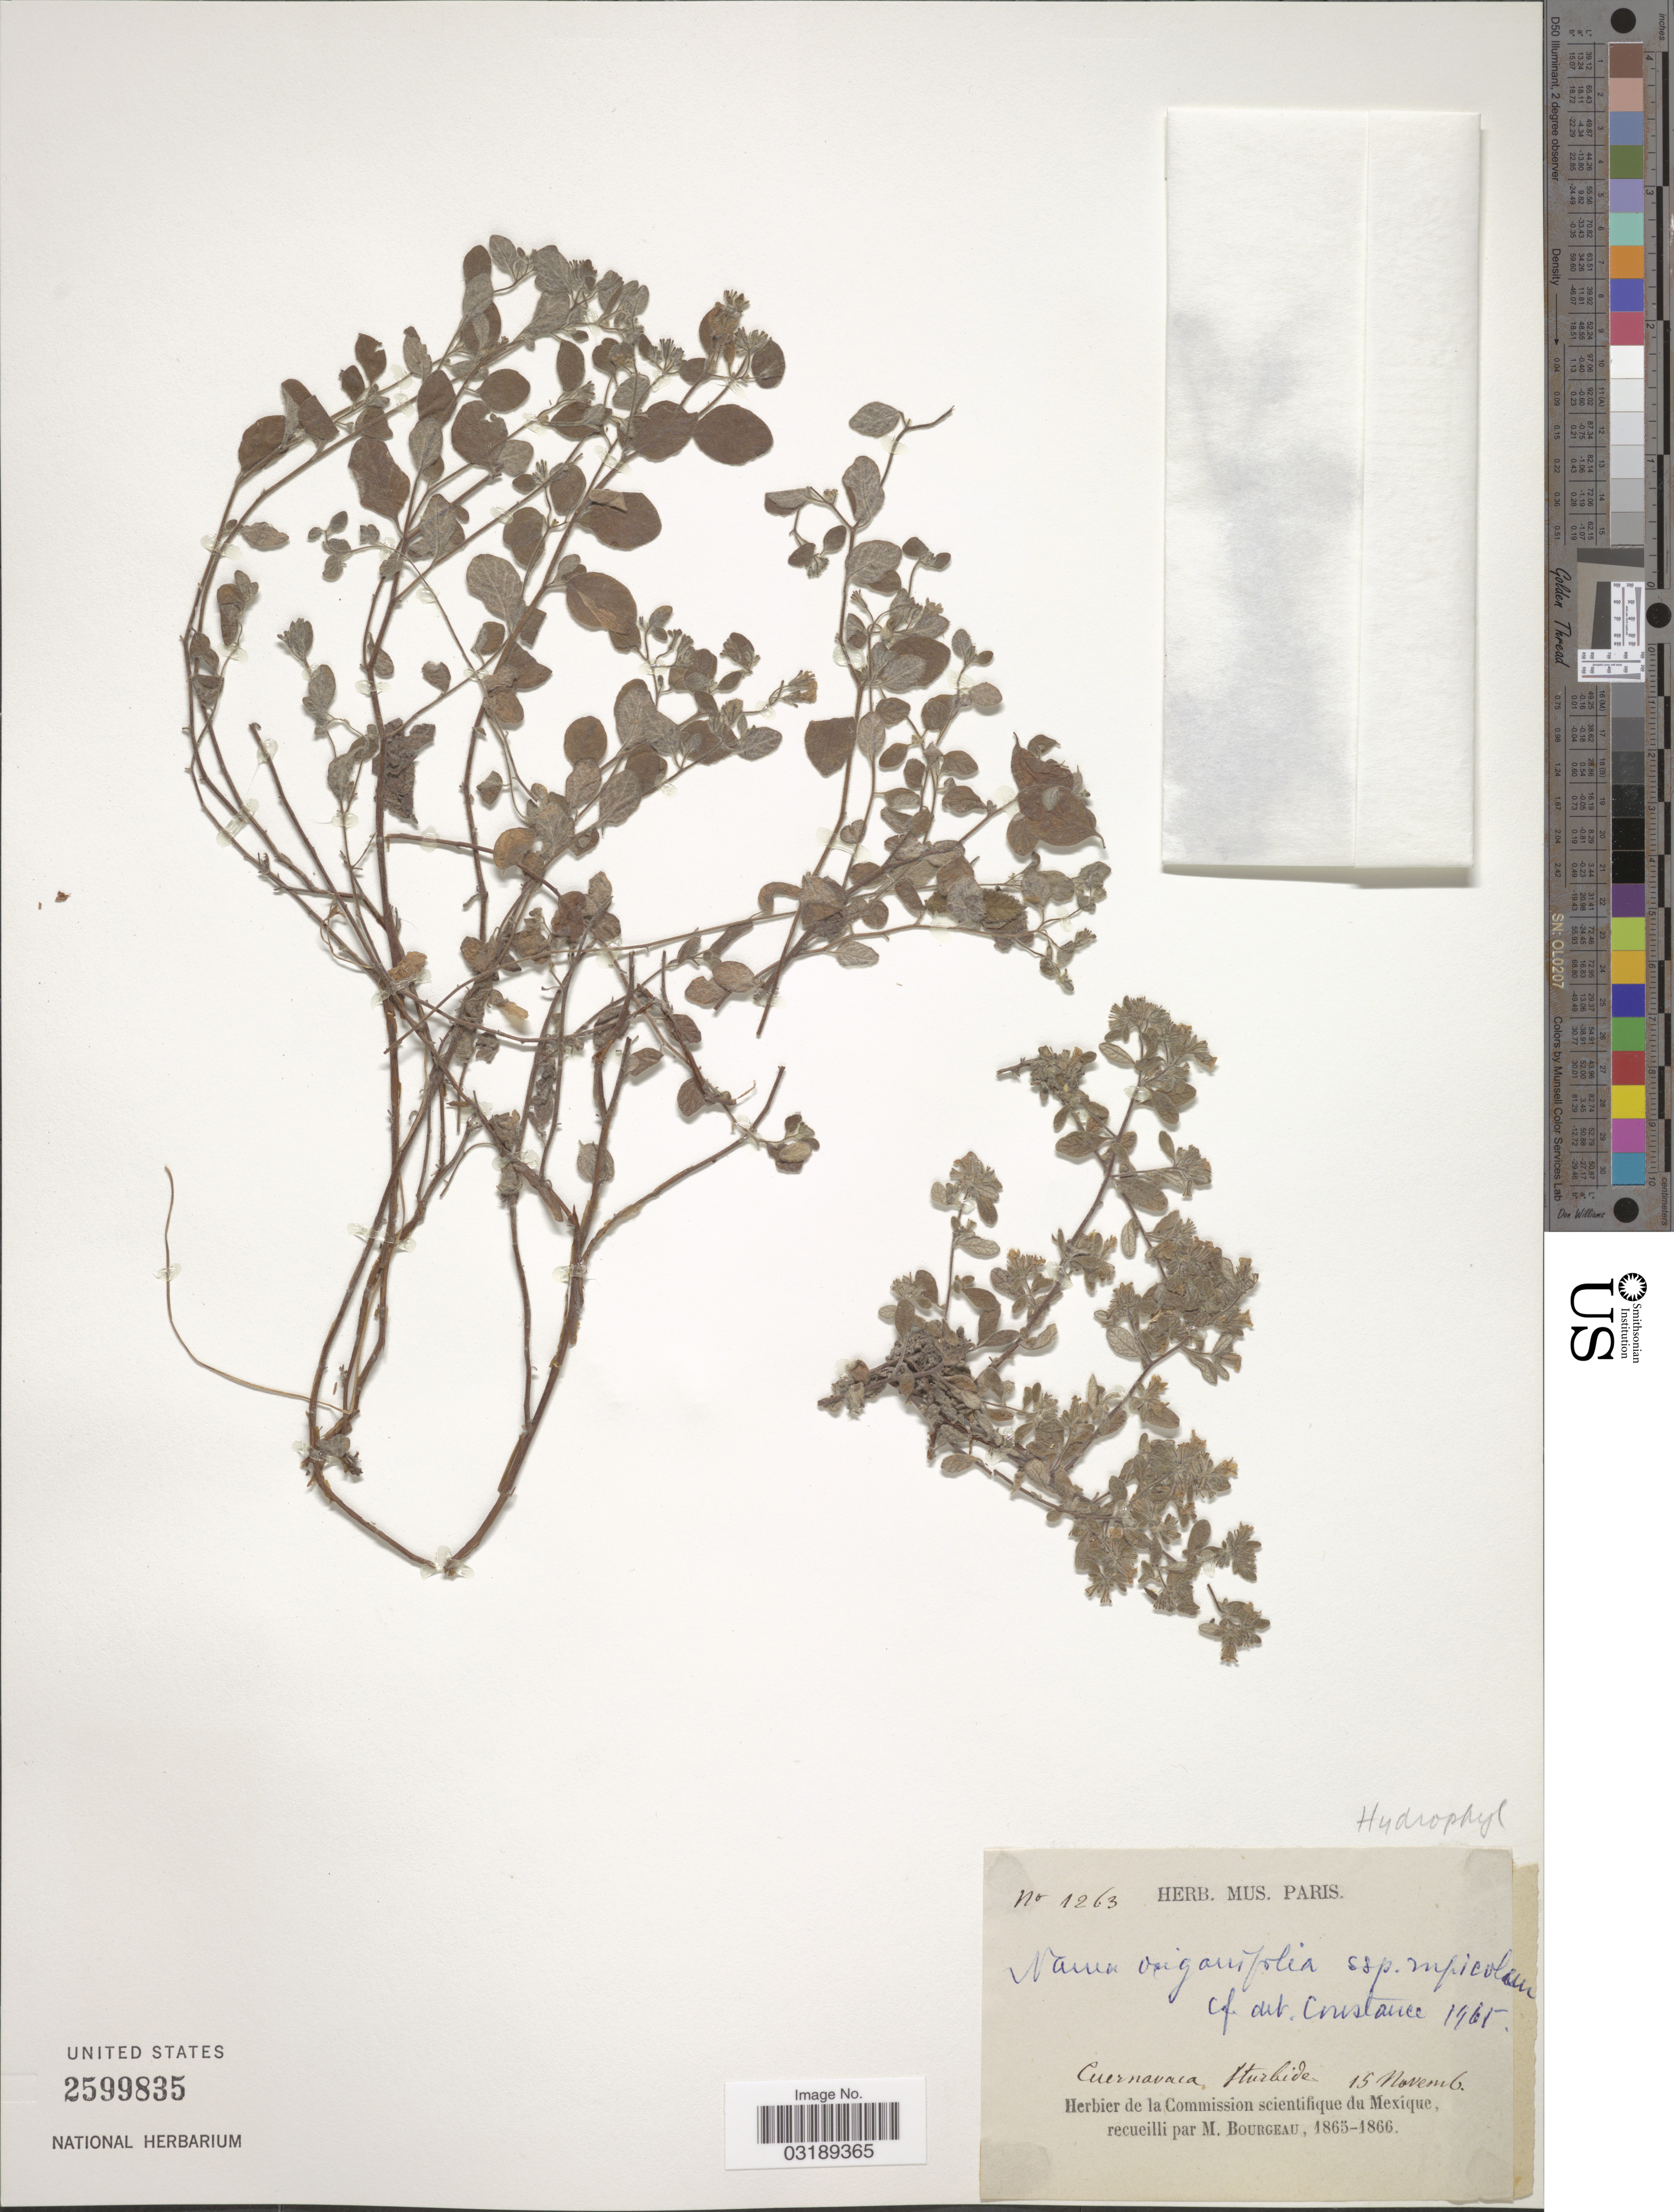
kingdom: Plantae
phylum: Tracheophyta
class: Magnoliopsida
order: Boraginales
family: Namaceae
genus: Nama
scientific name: Nama origanifolium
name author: Kunth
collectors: M. Bourgeau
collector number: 1263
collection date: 1865-11-15/1866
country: Mexico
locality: Cuernavaca, Iturbide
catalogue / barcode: US 2599835